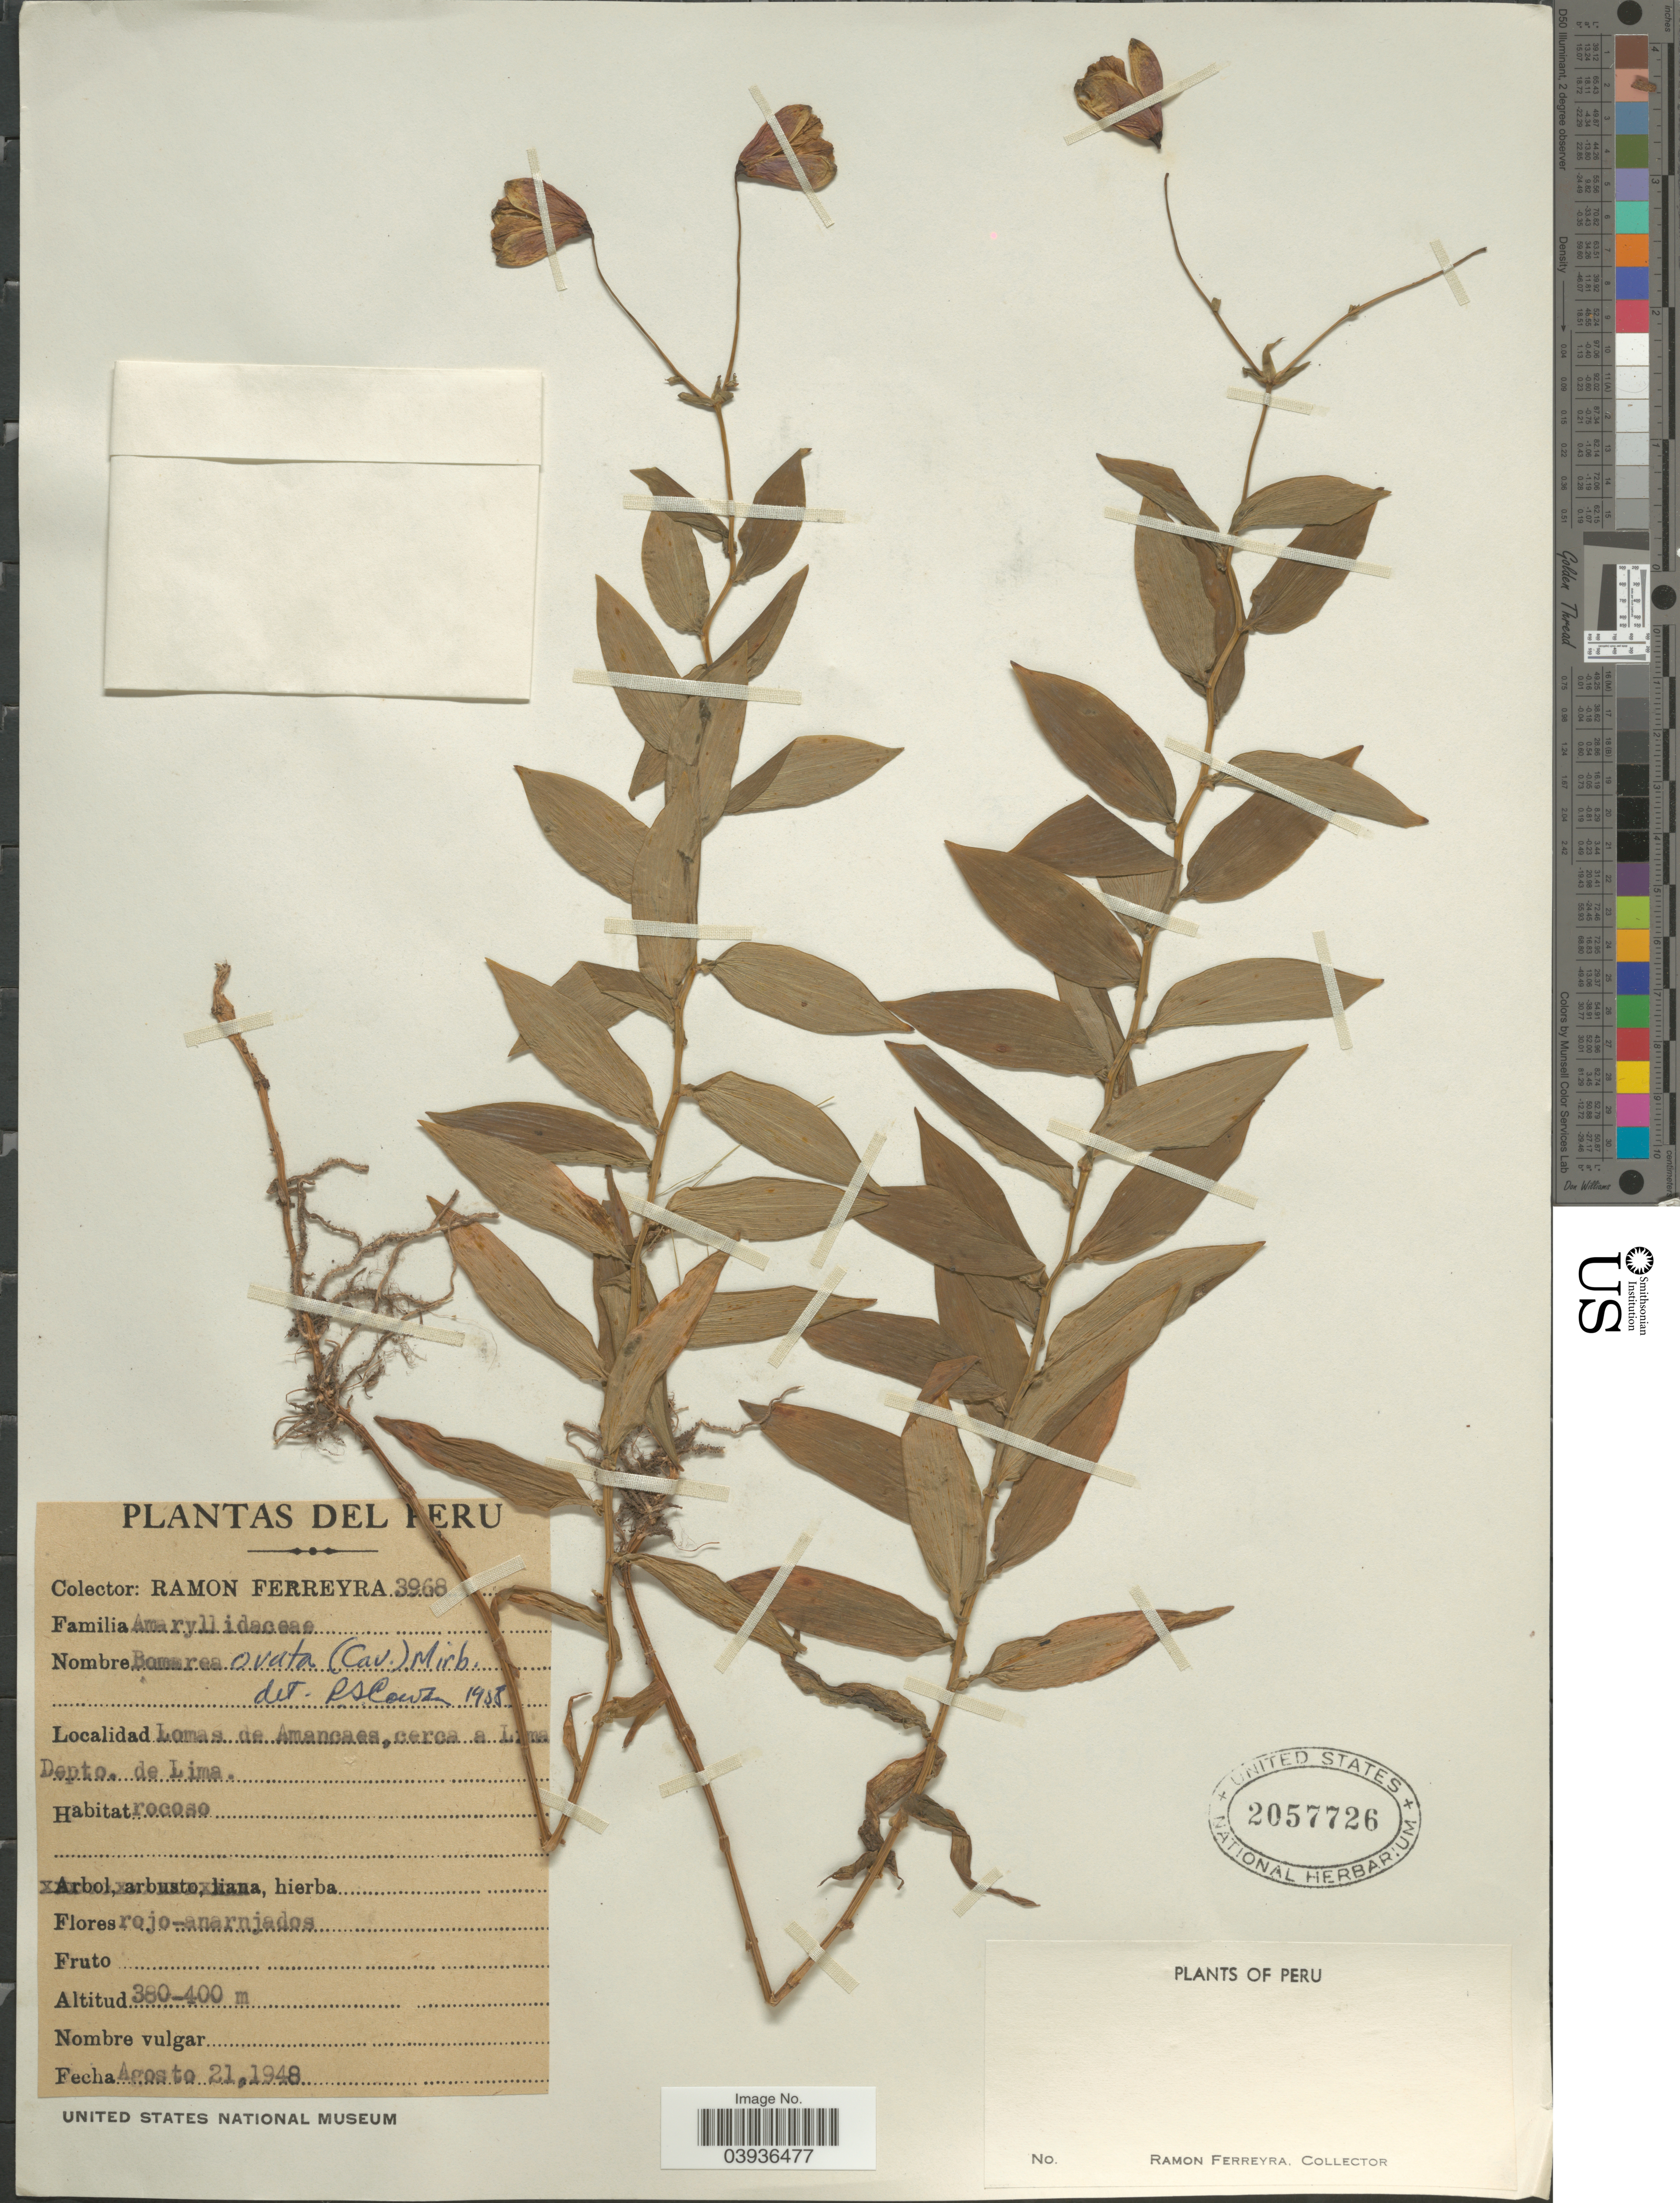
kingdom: Plantae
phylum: Tracheophyta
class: Liliopsida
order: Liliales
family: Alstroemeriaceae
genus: Bomarea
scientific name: Bomarea ovata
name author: (Cav.) Mirb.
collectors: R. A. Ferreyra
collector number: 3969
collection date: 1948-08-21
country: Peru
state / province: Lima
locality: Lomas de Amancaes, cerca a Lima. Depto. de Lima.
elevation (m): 380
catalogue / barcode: US 2057726